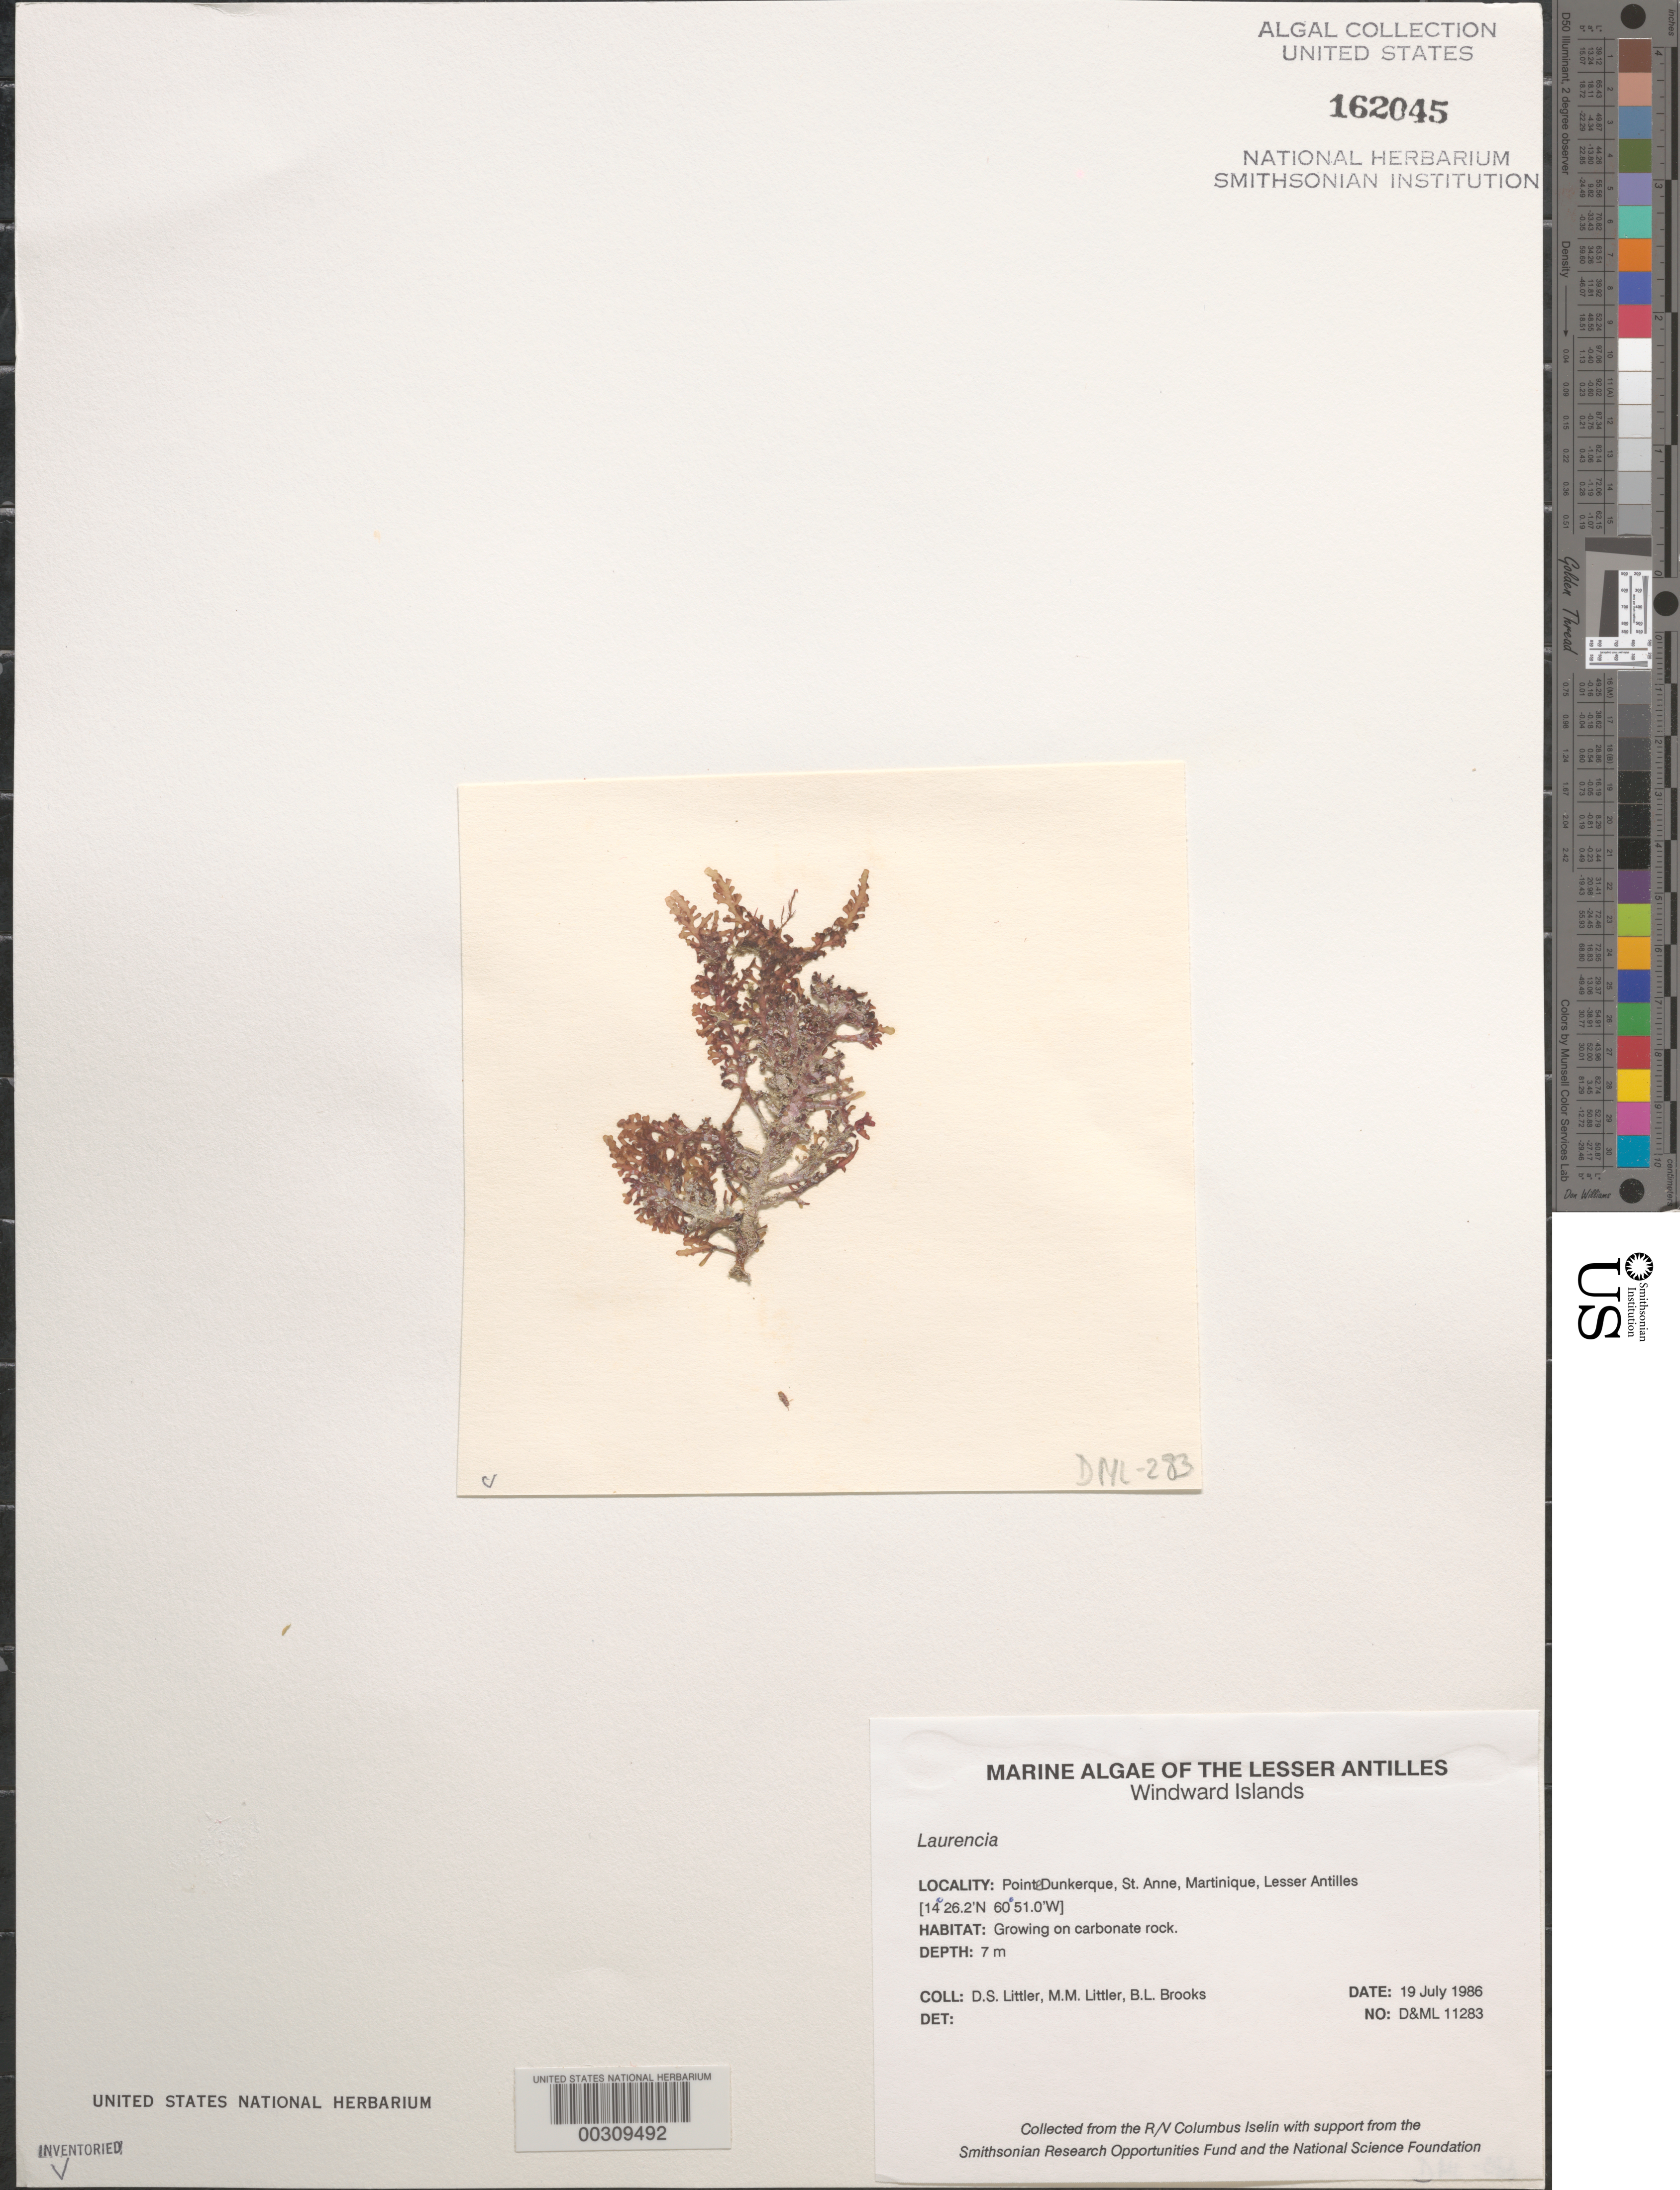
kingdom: Plantae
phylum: Rhodophyta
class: Florideophyceae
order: Ceramiales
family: Rhodomelaceae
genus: Laurencia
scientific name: Laurencia sp.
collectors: D. S. Littler, M. M. Littler & B. Brooks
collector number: D&ML 11283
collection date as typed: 19 Jul 1986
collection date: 1986-07-19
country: Martinique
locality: Pointe Dunkerque, St. Anne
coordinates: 14 26.2'N, 60 51.0'W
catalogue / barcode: US 162045